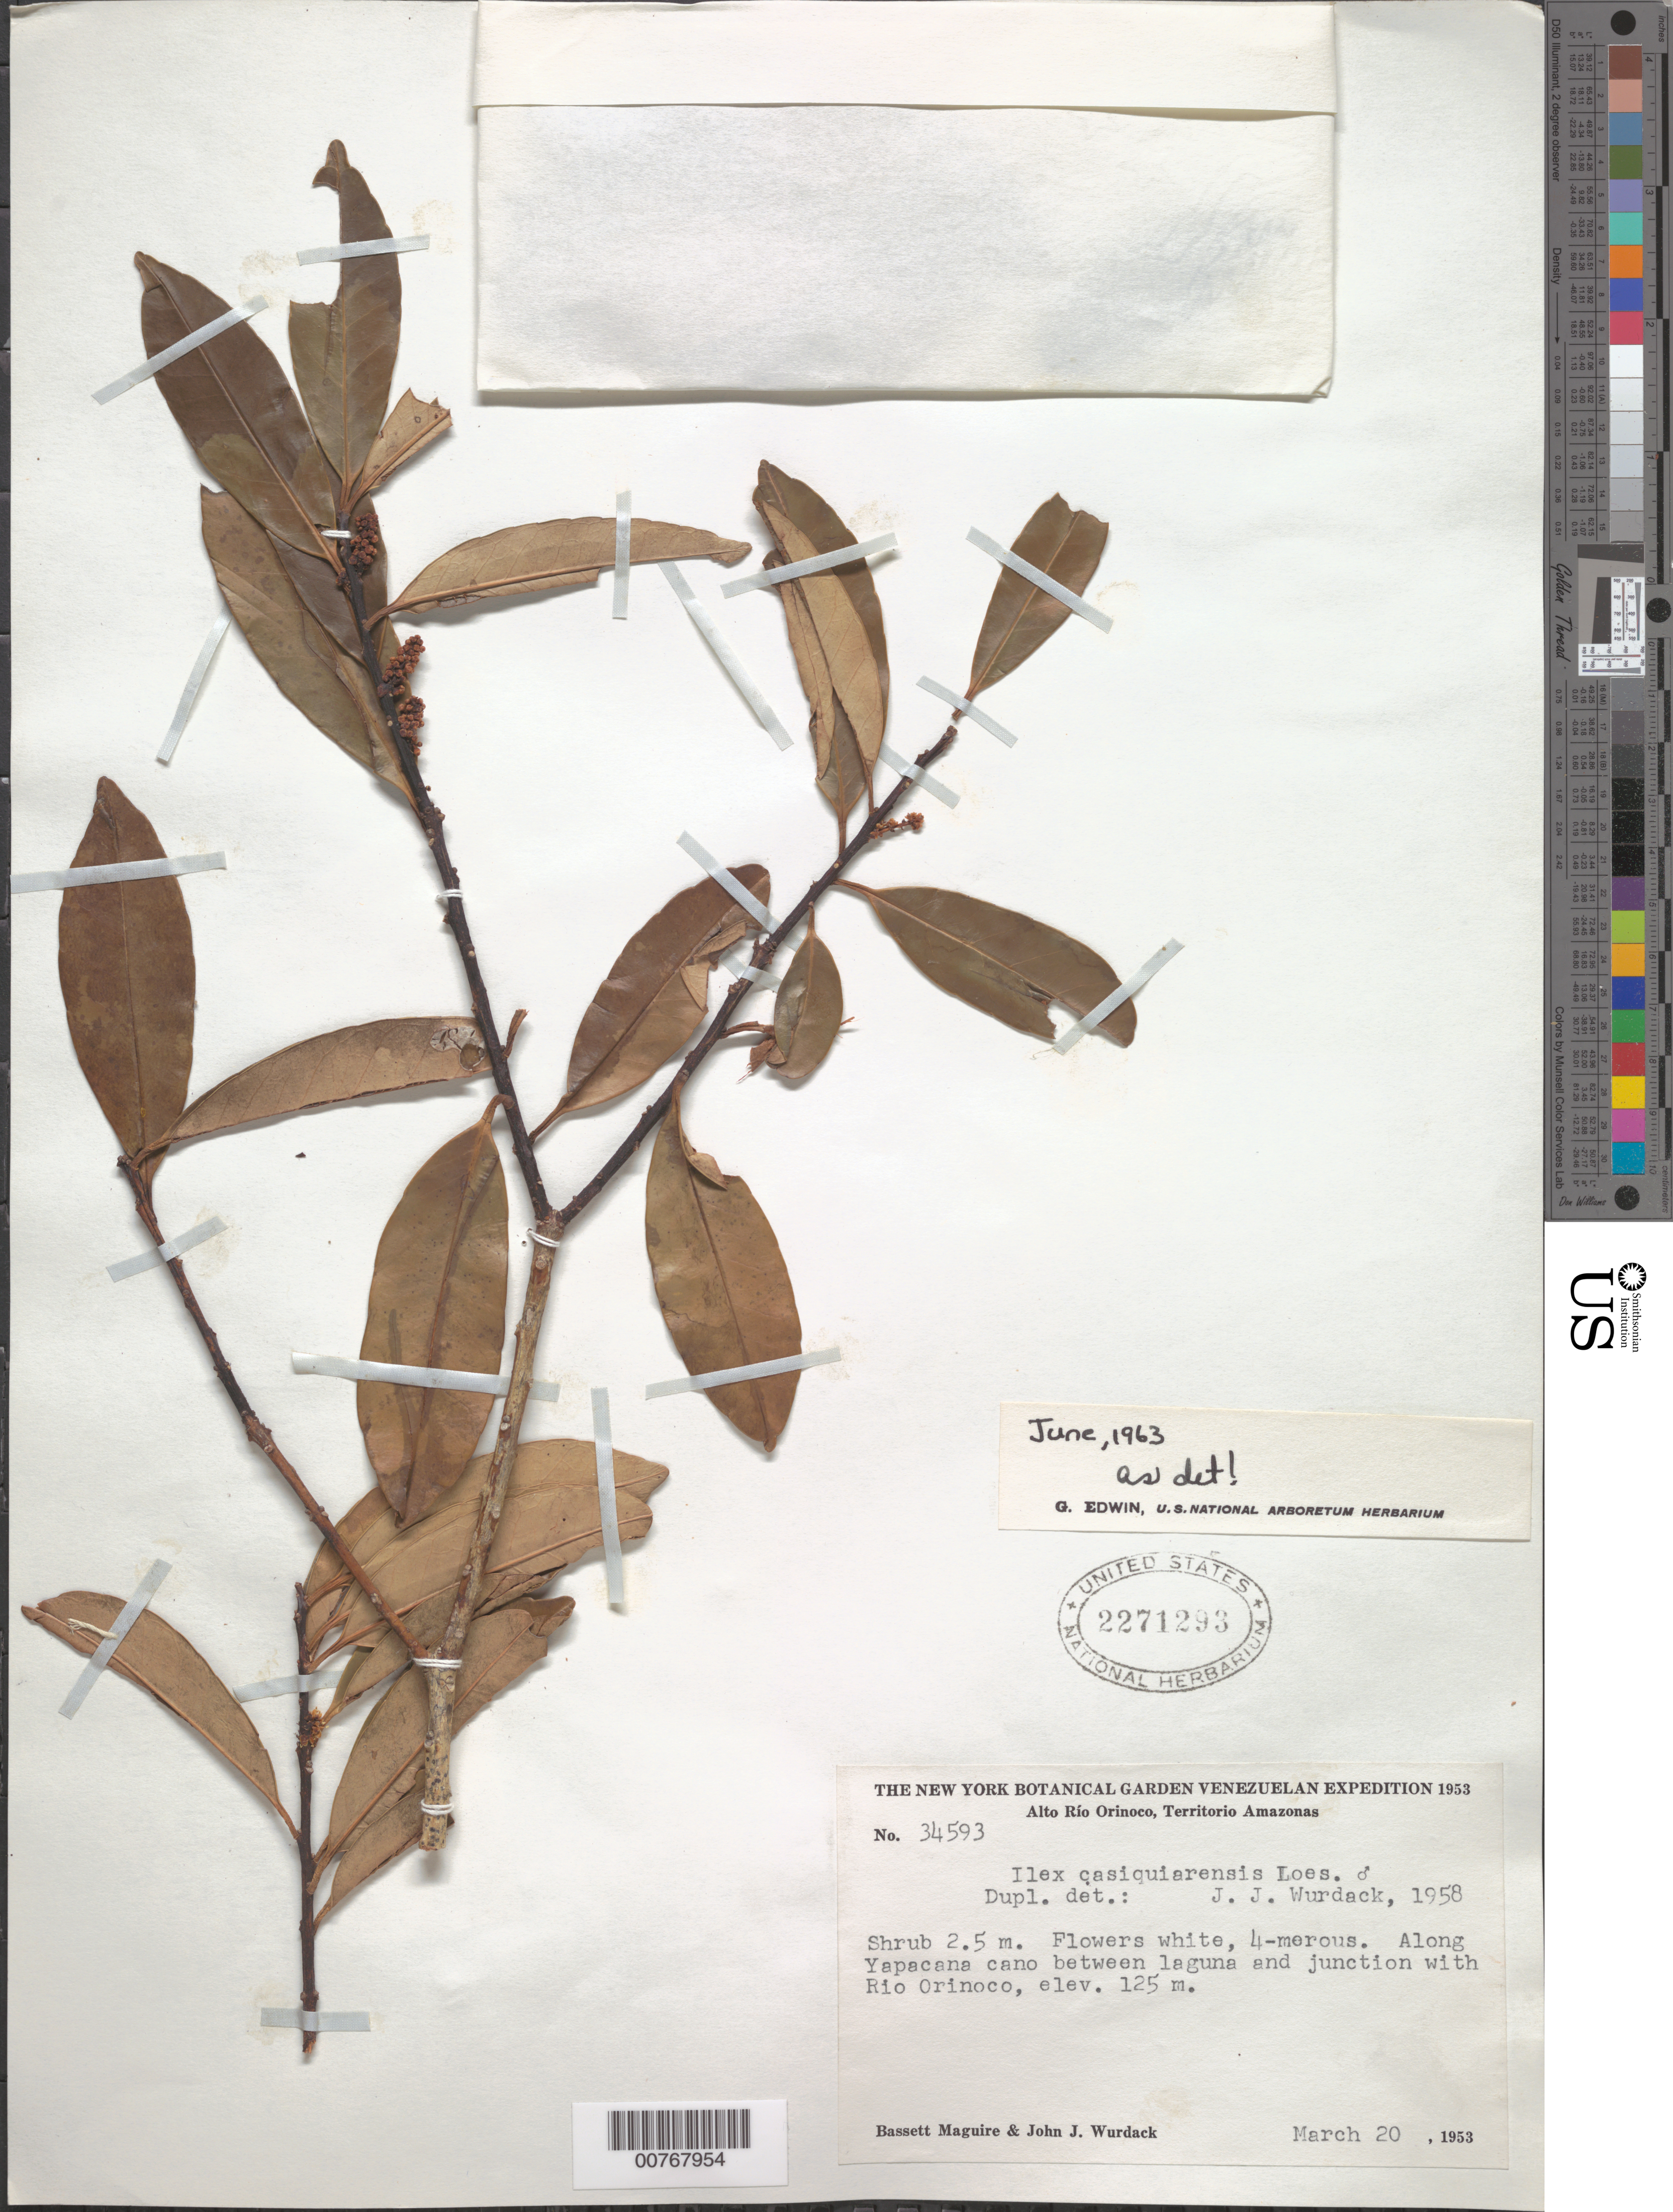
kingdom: Plantae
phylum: Tracheophyta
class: Magnoliopsida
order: Aquifoliales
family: Aquifoliaceae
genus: Ilex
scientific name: Ilex casiquiarensis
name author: Loes.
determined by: Edwin, G.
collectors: B. Maguire & J. J. Wurdack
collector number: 34593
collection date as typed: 20-Mar-53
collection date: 1953-03-20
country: Venezuela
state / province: Amazonas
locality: Alto Río Orinoco, Caño Yapacána, from laguna to junct. with river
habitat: Along Yapacana caño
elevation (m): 125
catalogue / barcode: US 2271293